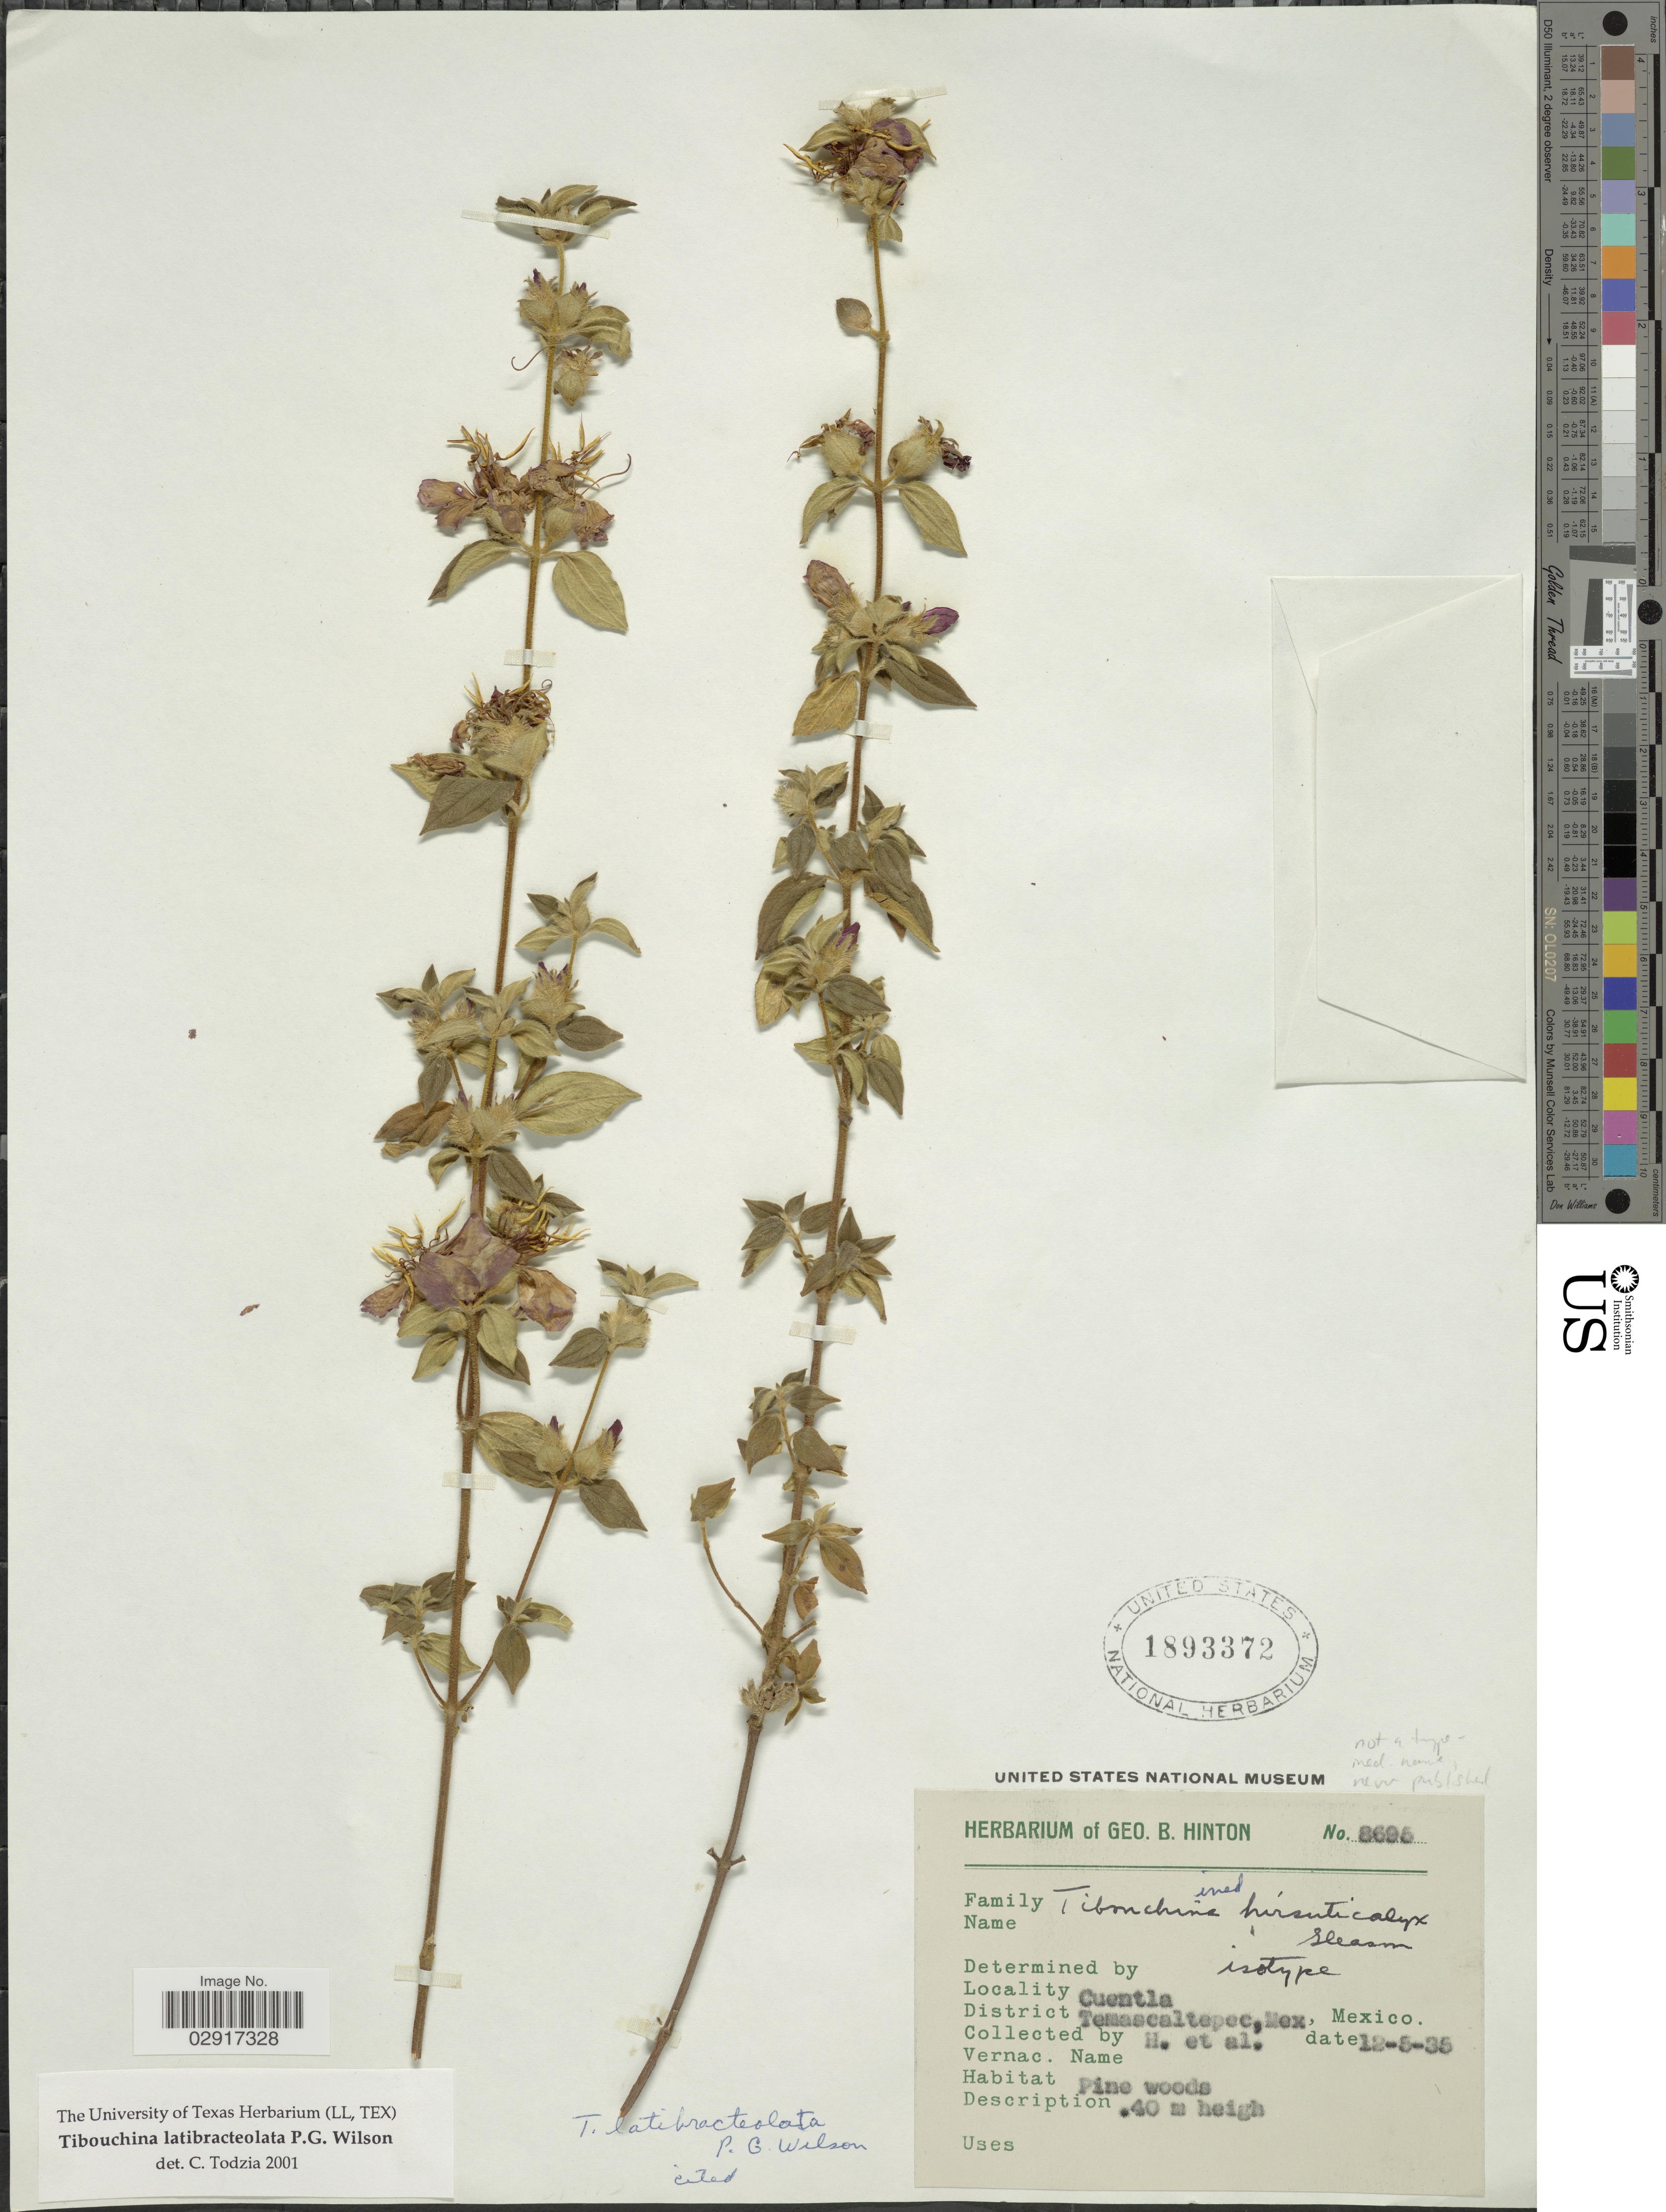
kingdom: Plantae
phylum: Tracheophyta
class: Magnoliopsida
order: Myrtales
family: Melastomataceae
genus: Chaetogastra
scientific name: Chaetogastra latebracteolata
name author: (Paul G. Wilson) P.J.F. Guim. & Michelang.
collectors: G. B. Hinton & et al.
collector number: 8695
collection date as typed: Transcribed d/m/y: 5/12/35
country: Mexico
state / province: México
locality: Cuentla. District Temascaltepec.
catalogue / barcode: US 1893372